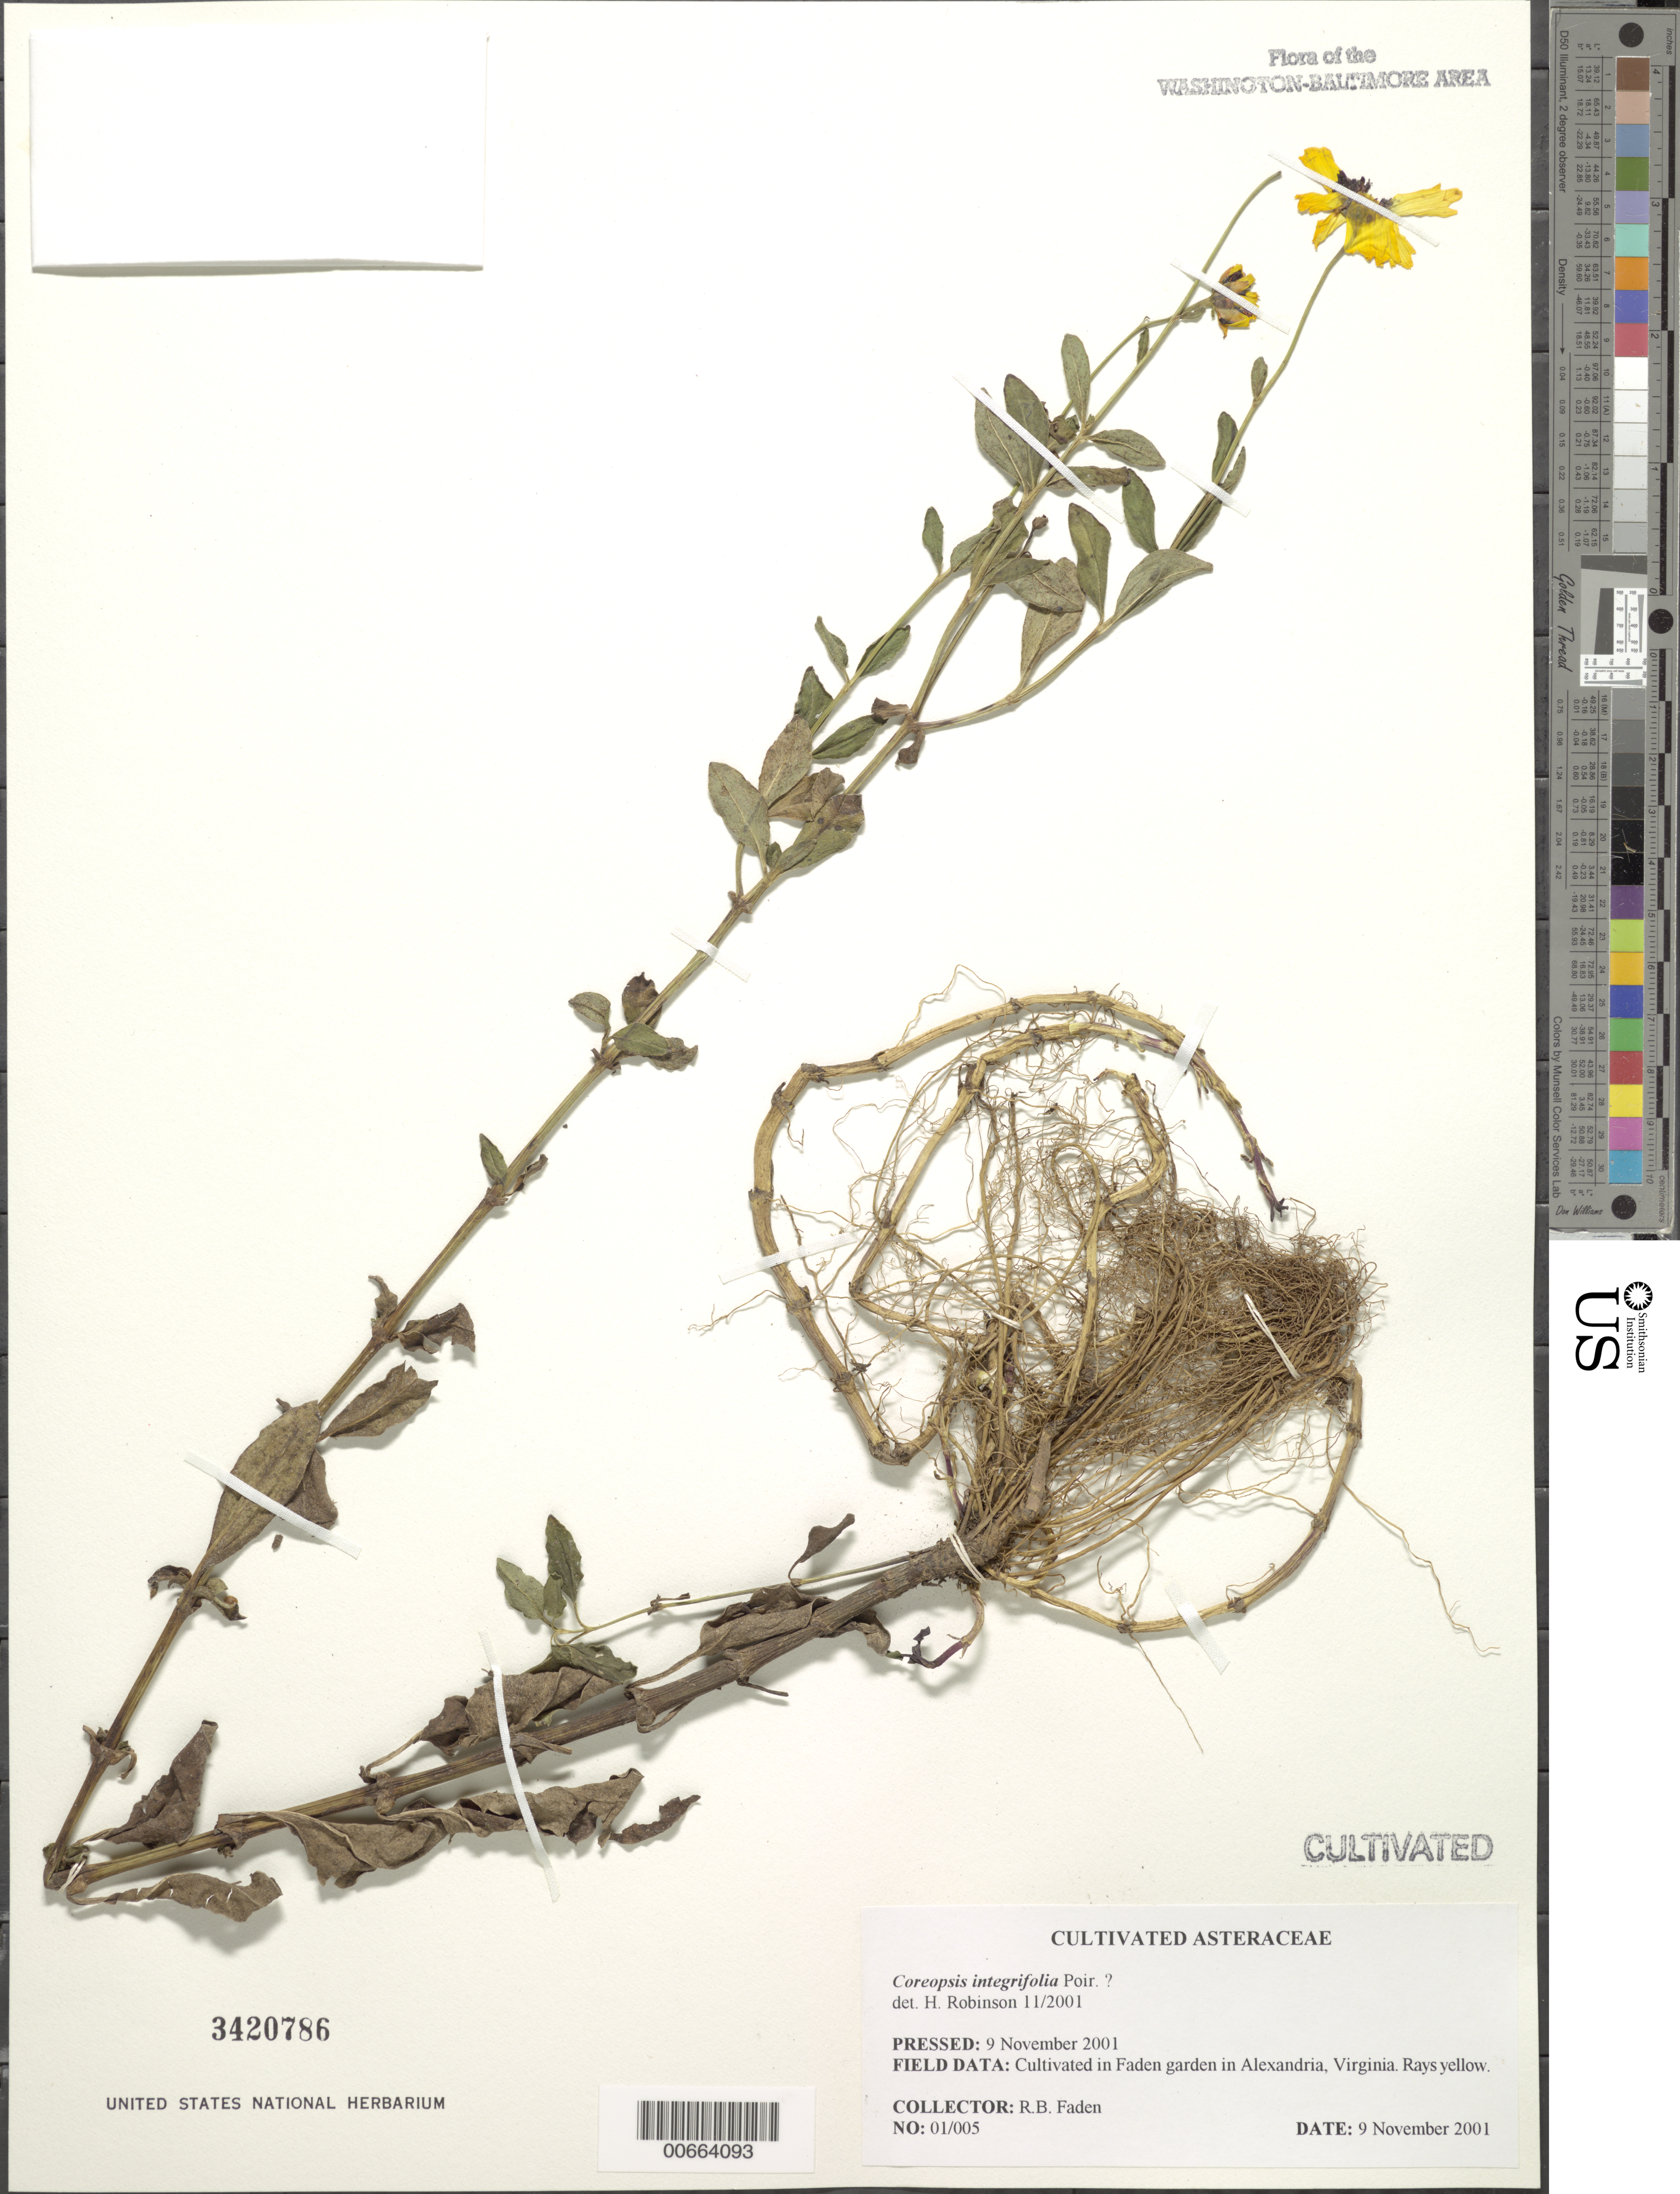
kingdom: Plantae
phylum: Tracheophyta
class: Magnoliopsida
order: Asterales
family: Asteraceae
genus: Coreopsis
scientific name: Coreopsis integrifolia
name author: Poir.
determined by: Robinson, Harold E., (US)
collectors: R. B. Faden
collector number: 01/005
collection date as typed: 09 Nov 2001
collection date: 2001-11-09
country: United States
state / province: Virginia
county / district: City of Alexandria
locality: Alexandria. Faden garden.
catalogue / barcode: US 3420786